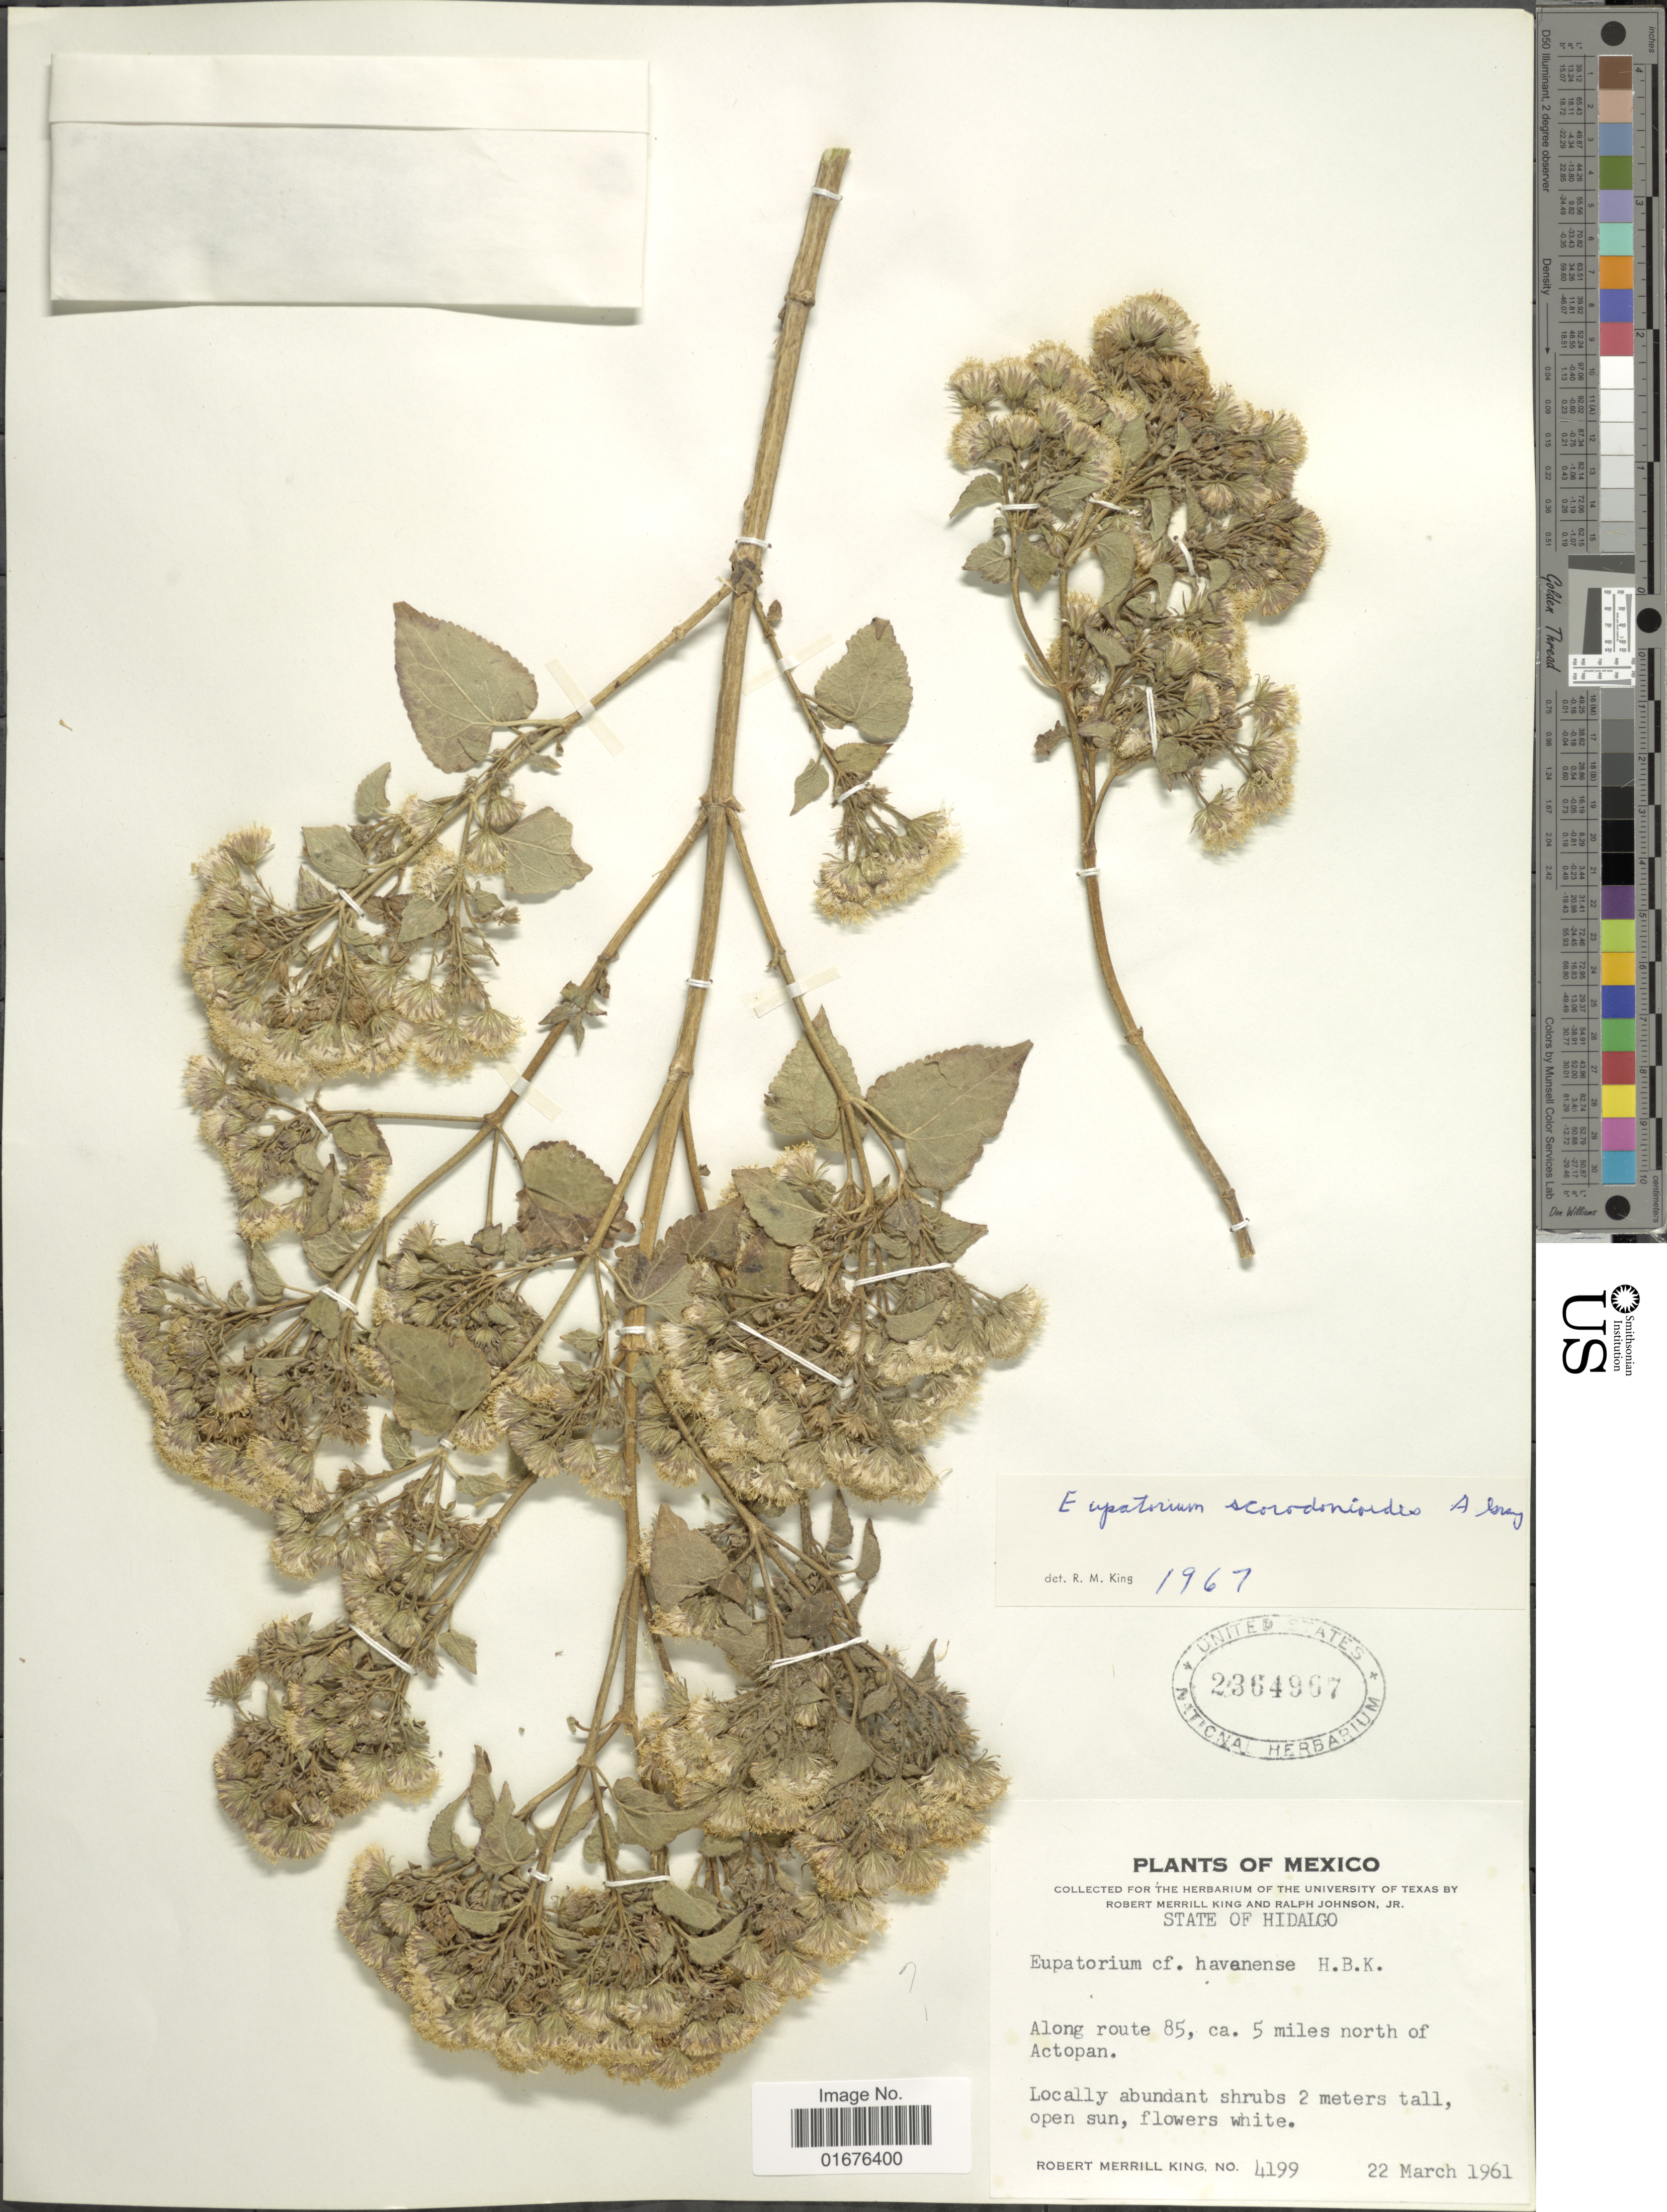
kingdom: Plantae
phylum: Tracheophyta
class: Magnoliopsida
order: Asterales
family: Asteraceae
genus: Ageratina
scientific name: Ageratina petiolaris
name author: (Moc. & Sessé ex DC.) R.M. King & H. Rob.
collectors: R. M. King & R. Johnson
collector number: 4199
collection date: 1961-03-22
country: Mexico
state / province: Hidalgo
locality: Along route 85, ca. 5 miles north of Actopan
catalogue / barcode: US 2364967